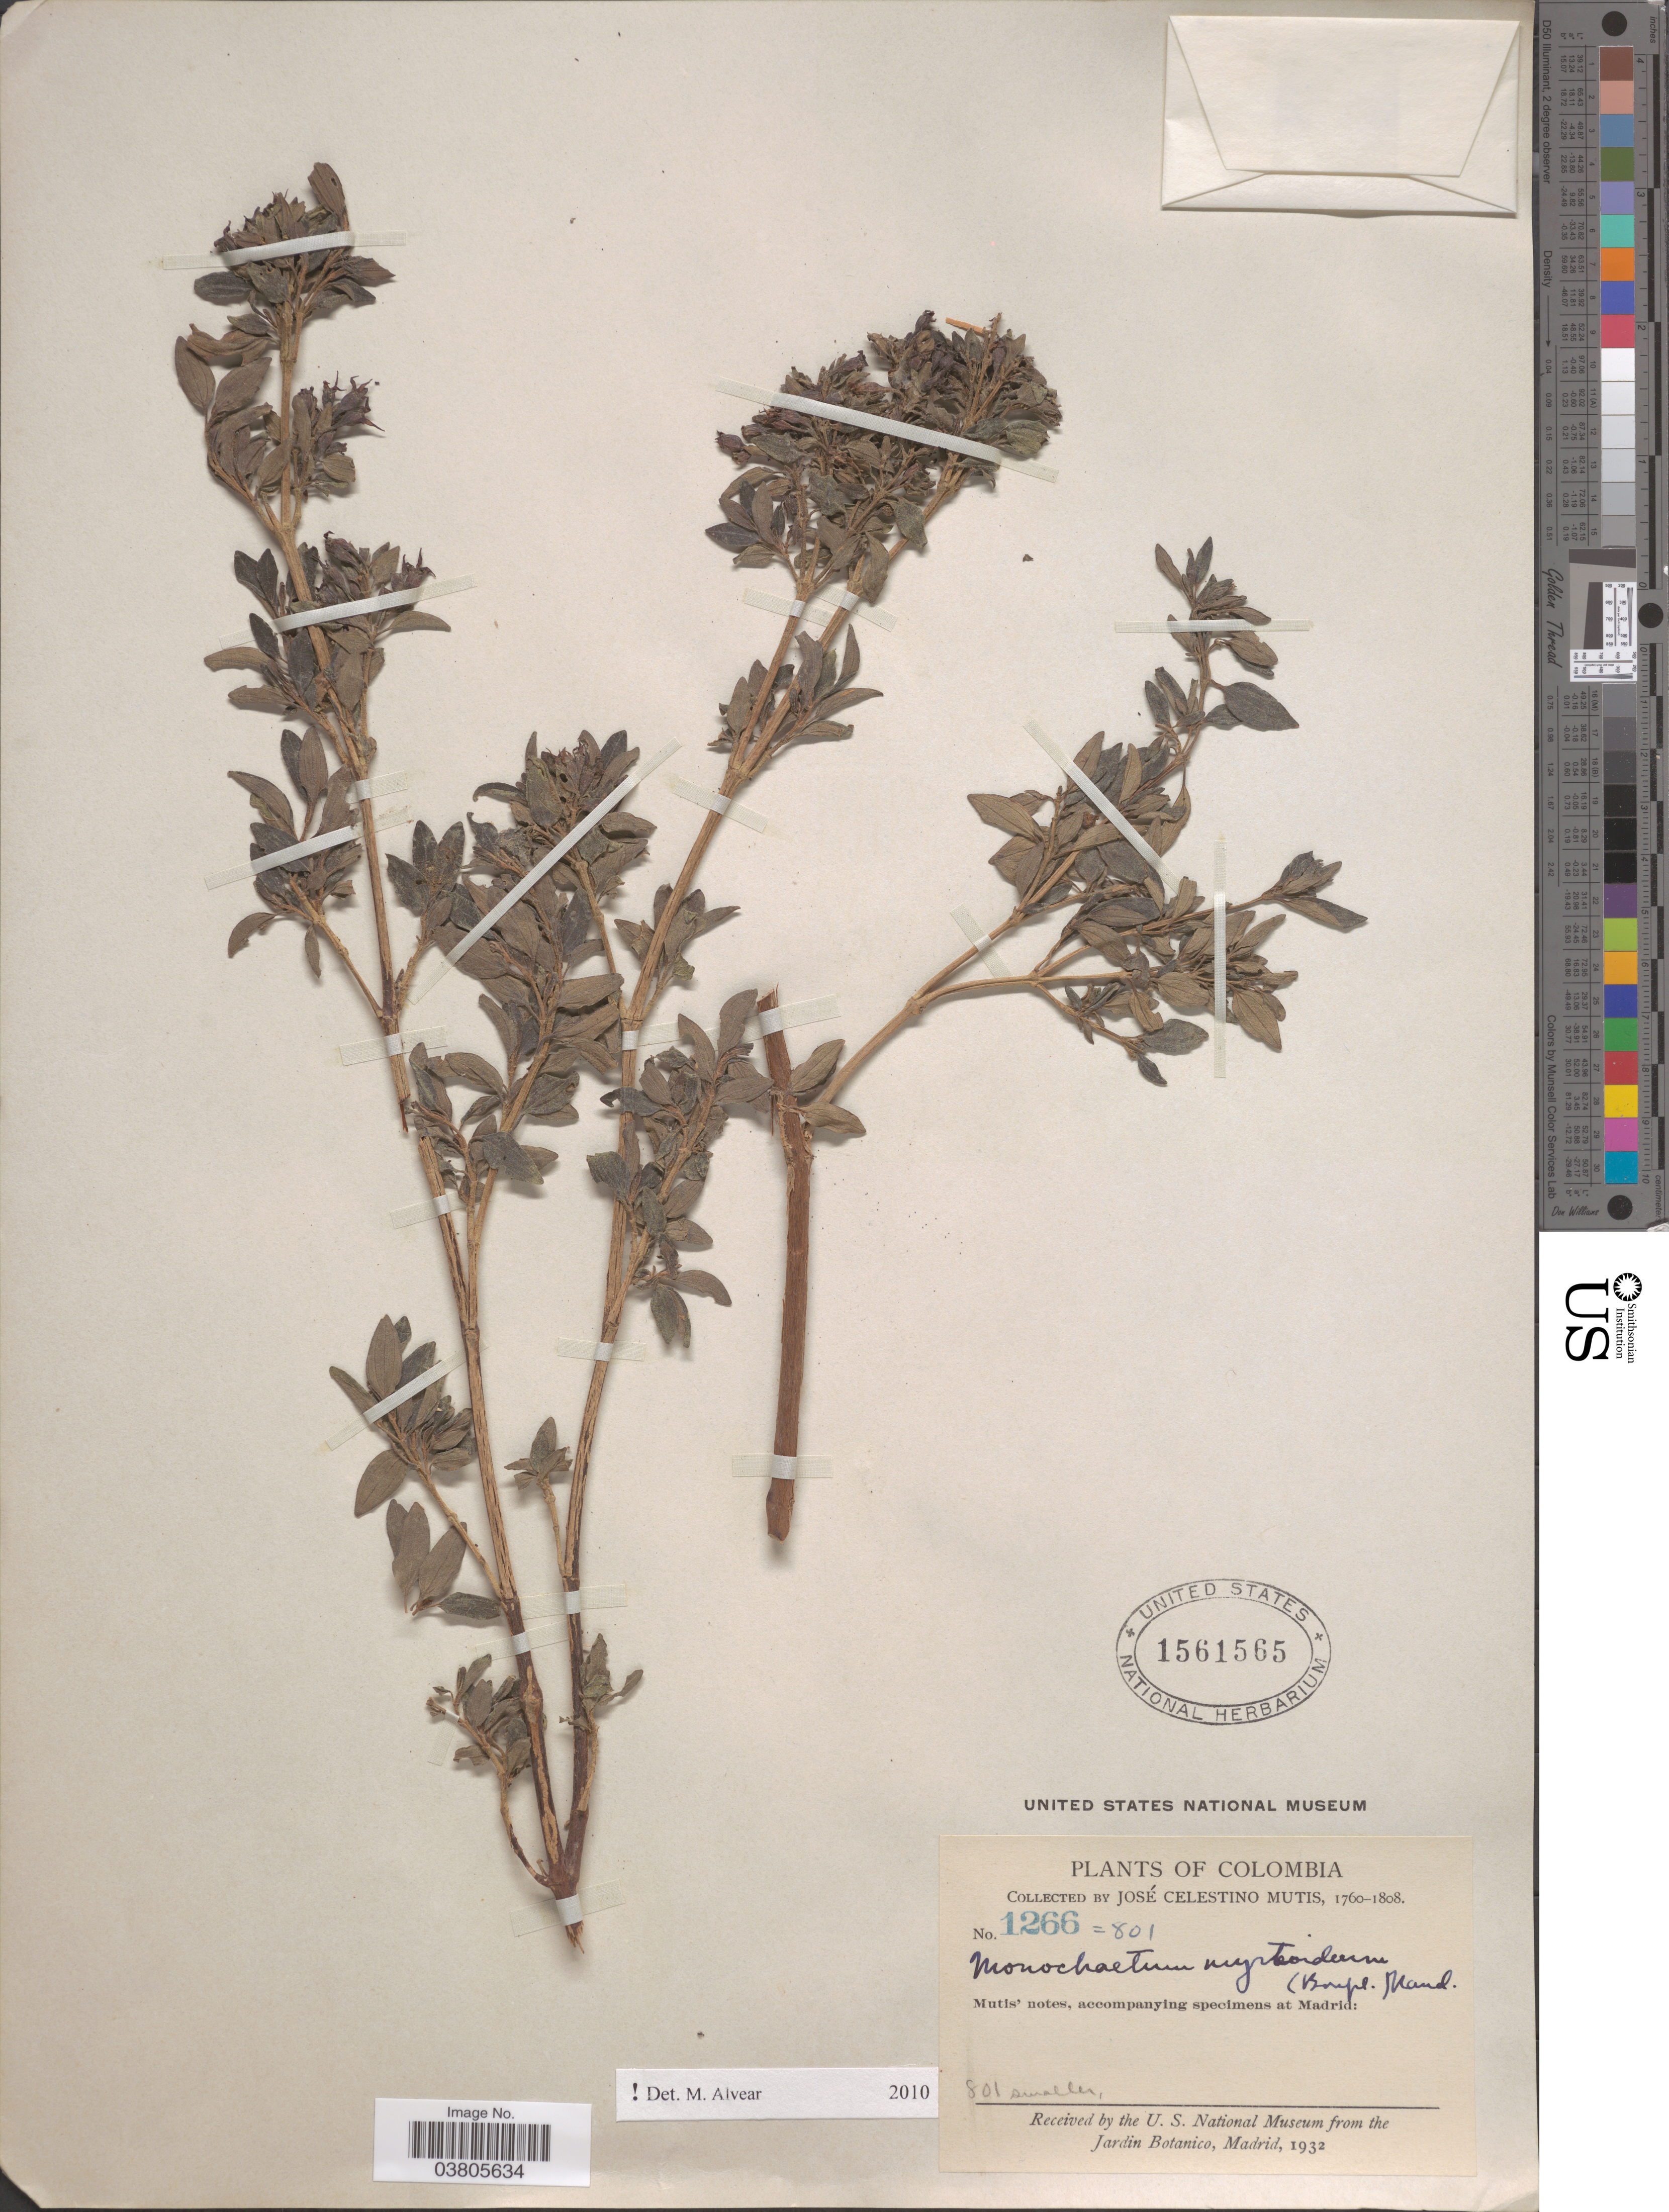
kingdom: Plantae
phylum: Tracheophyta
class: Magnoliopsida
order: Myrtales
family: Melastomataceae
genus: Monochaetum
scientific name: Monochaetum myrtoideum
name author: Naudin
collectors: J. C. B. Mutis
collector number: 1260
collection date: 1760/1808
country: Colombia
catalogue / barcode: US 1561565